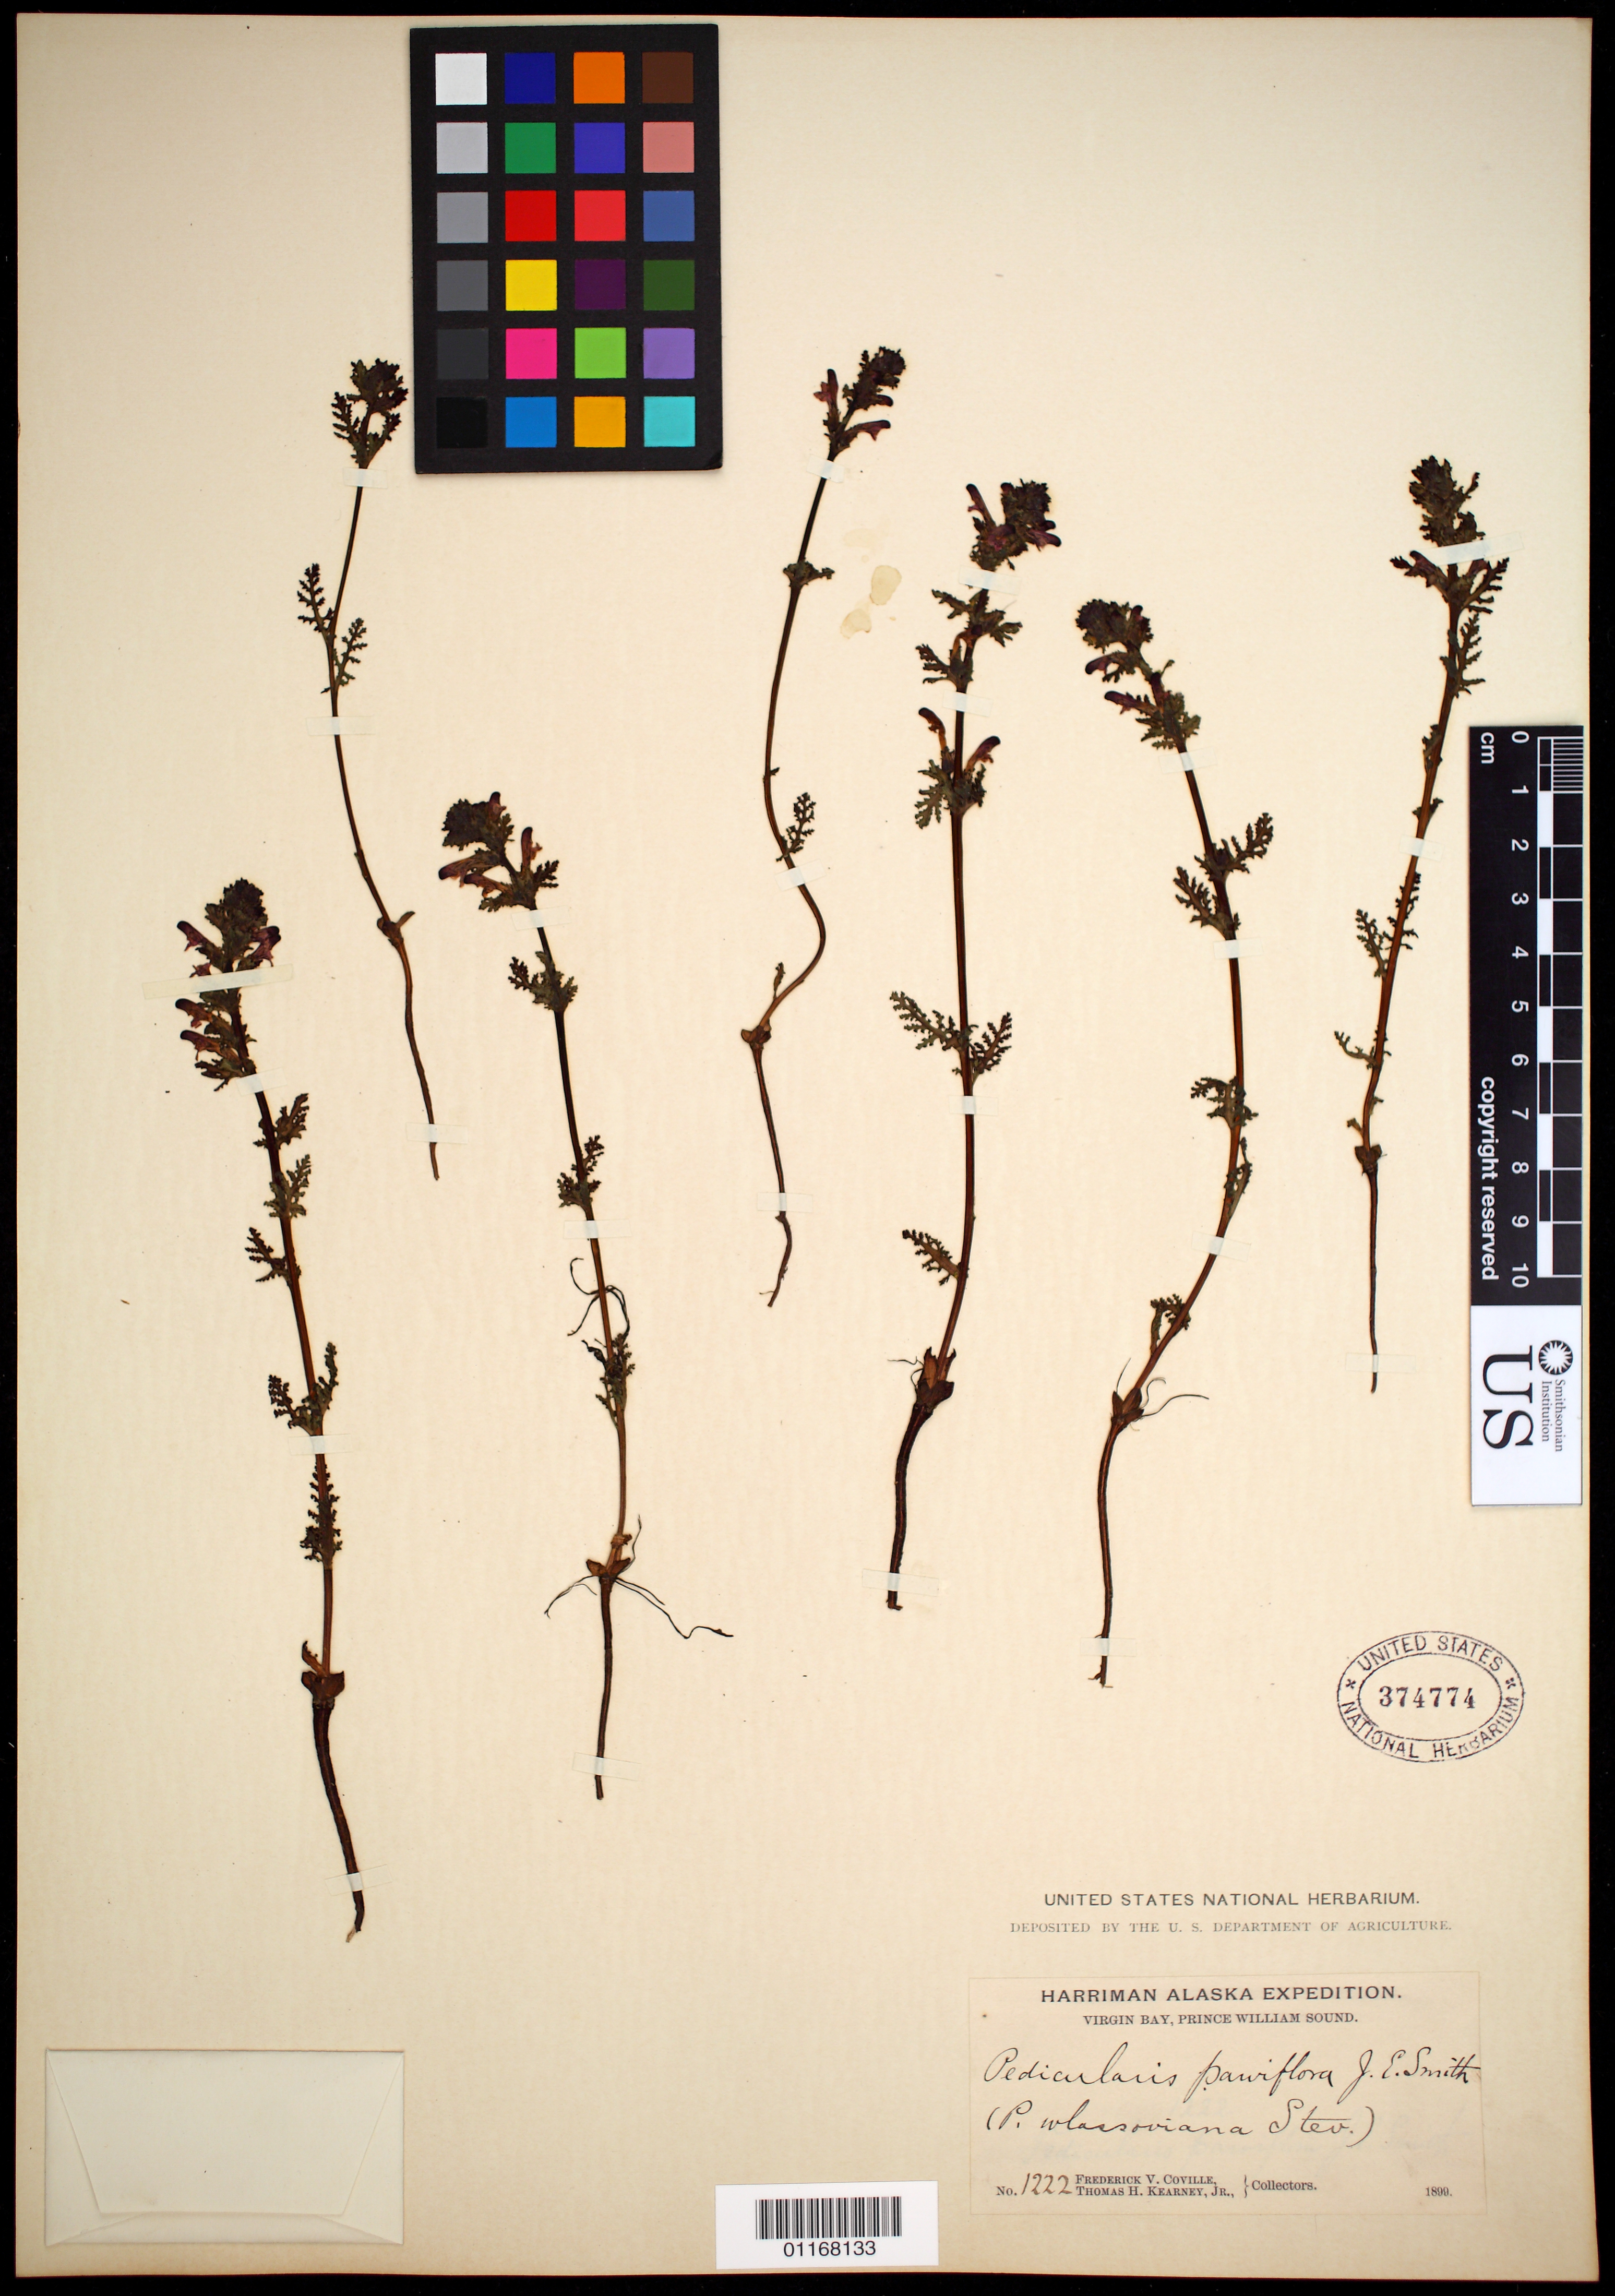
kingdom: Plantae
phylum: Tracheophyta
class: Magnoliopsida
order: Lamiales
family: Orobanchaceae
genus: Pedicularis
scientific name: Pedicularis parviflora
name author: Sm.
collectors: F. V. Coville & T. H. Kearney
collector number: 1222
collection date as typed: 1899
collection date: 1899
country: United States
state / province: Alaska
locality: Virgin Bay, Prince William Sound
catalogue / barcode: US 374774